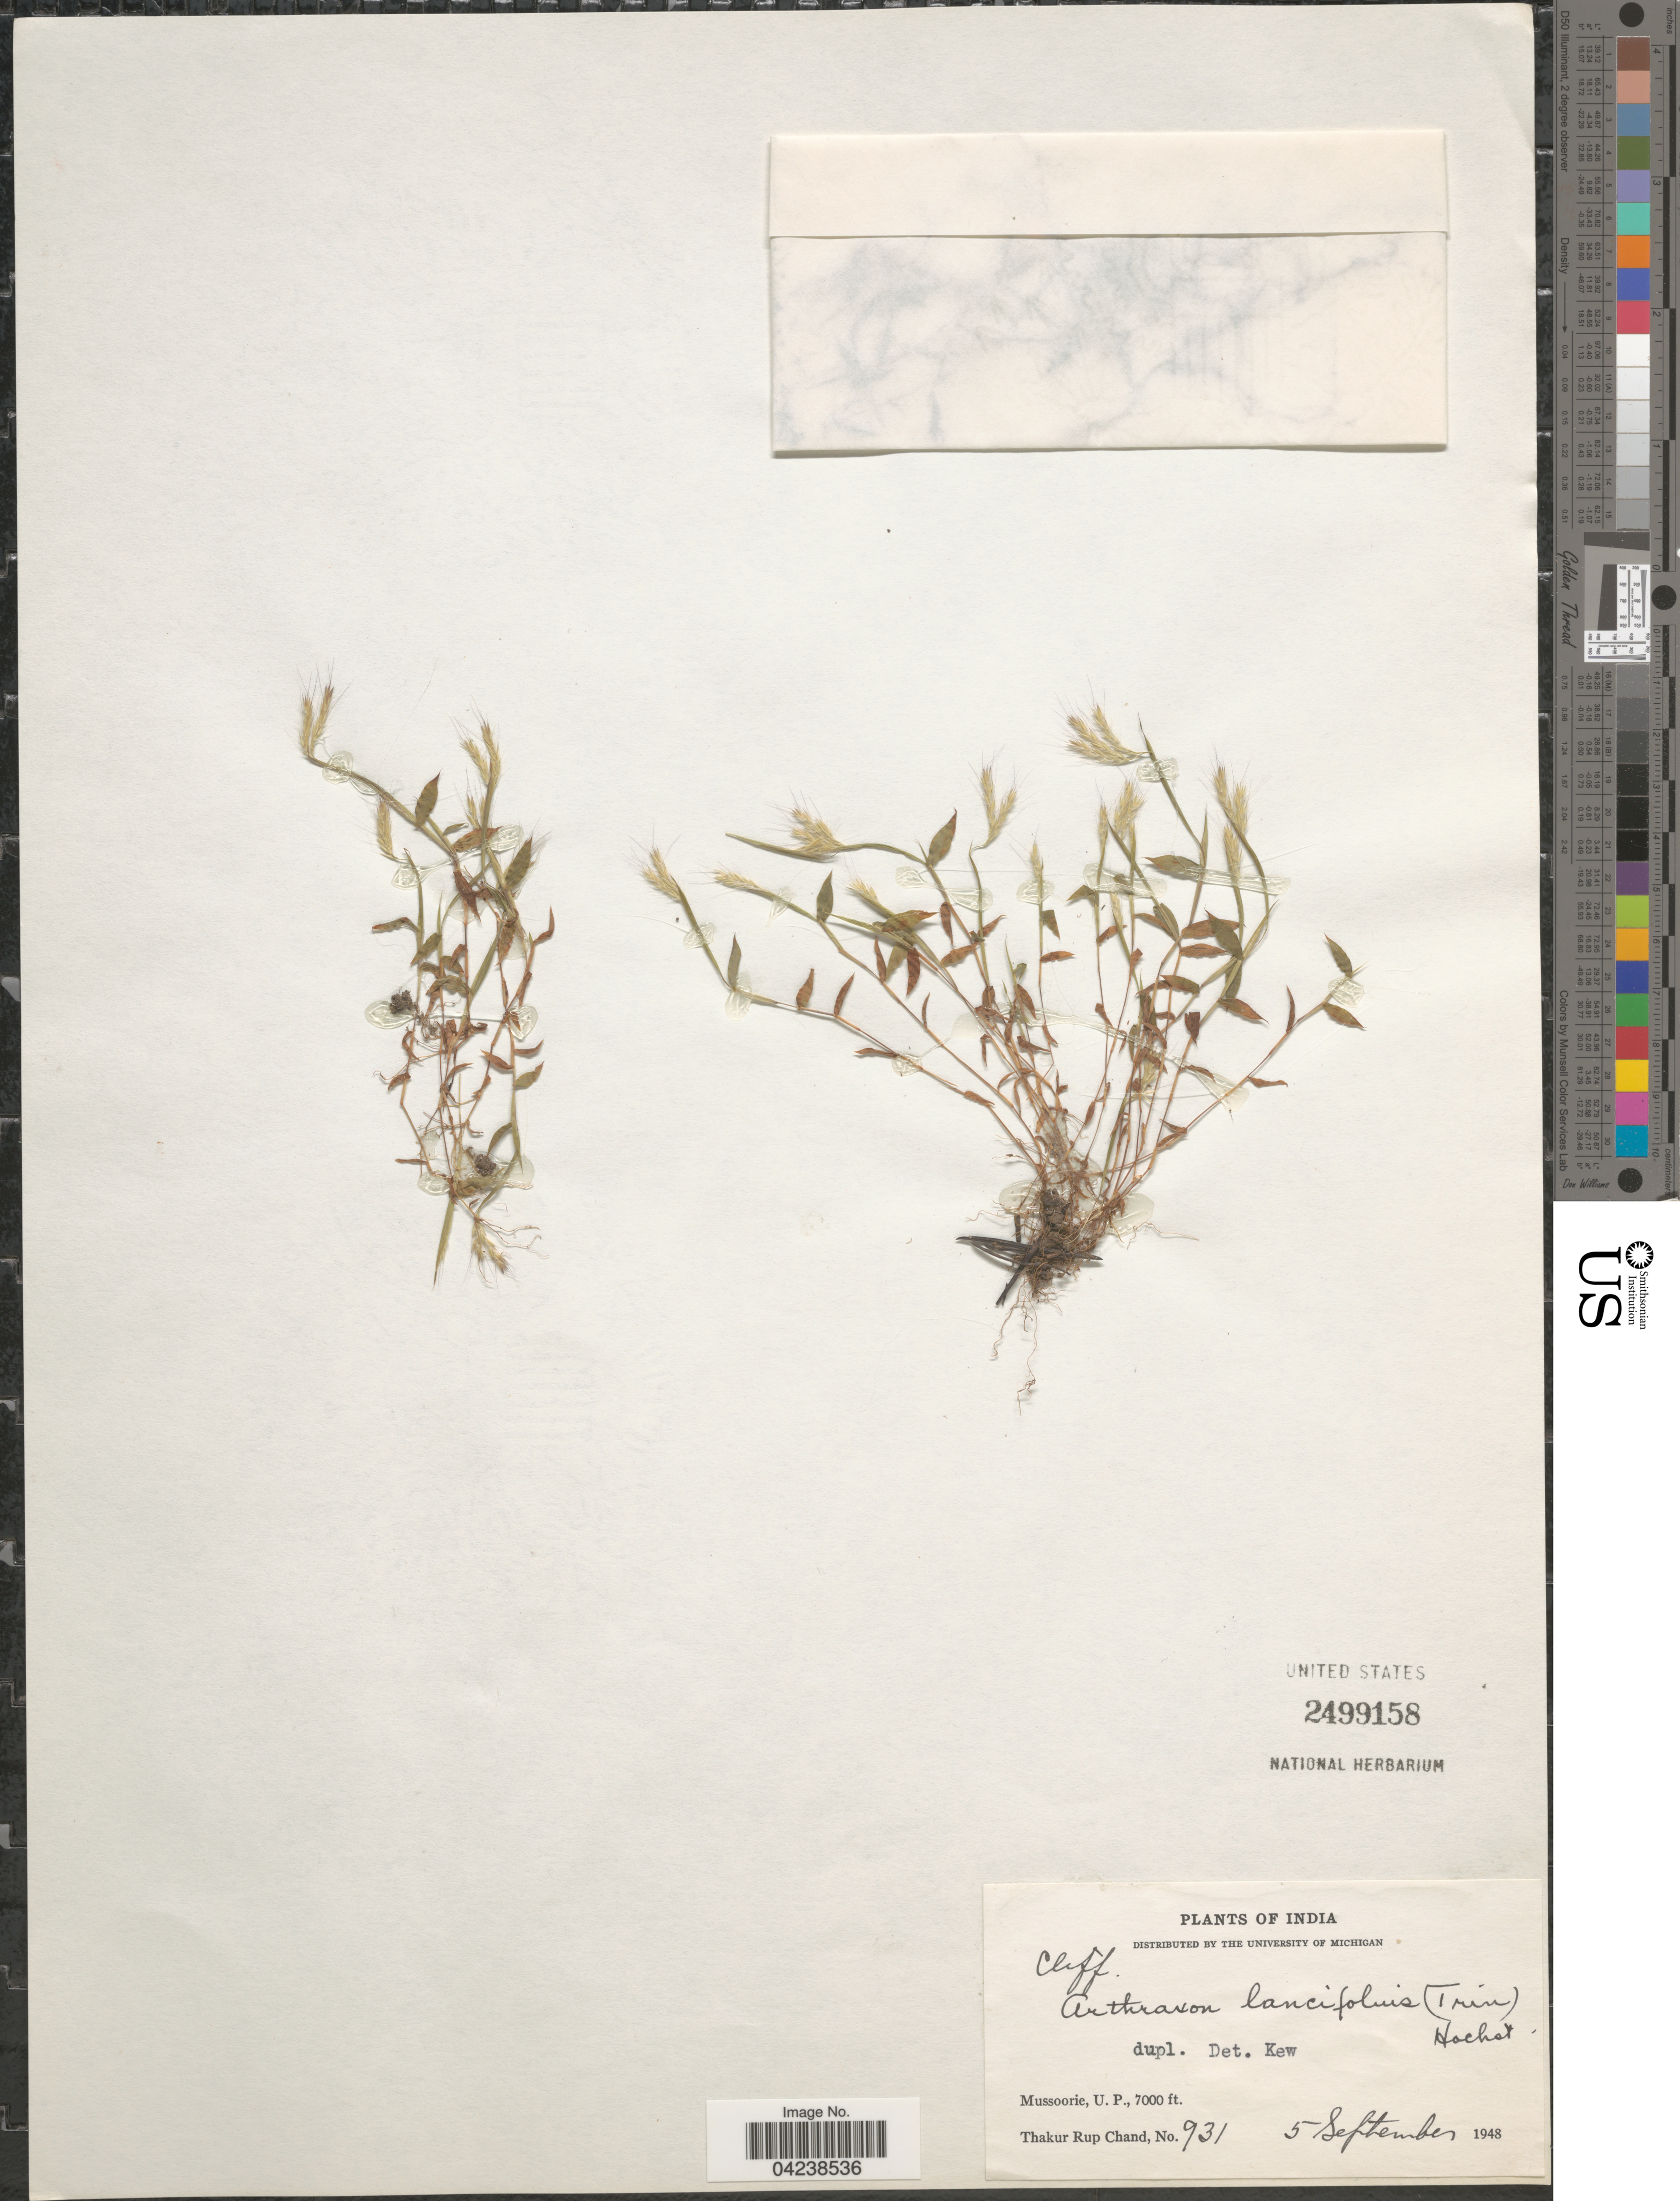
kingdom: Plantae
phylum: Tracheophyta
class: Liliopsida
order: Poales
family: Poaceae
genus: Arthraxon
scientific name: Arthraxon lancifolius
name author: (Trin.) Hochst.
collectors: T. R. Chand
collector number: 931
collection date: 1948-09-05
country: India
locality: Mussoorie, U. P.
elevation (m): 2134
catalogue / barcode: US 2499158